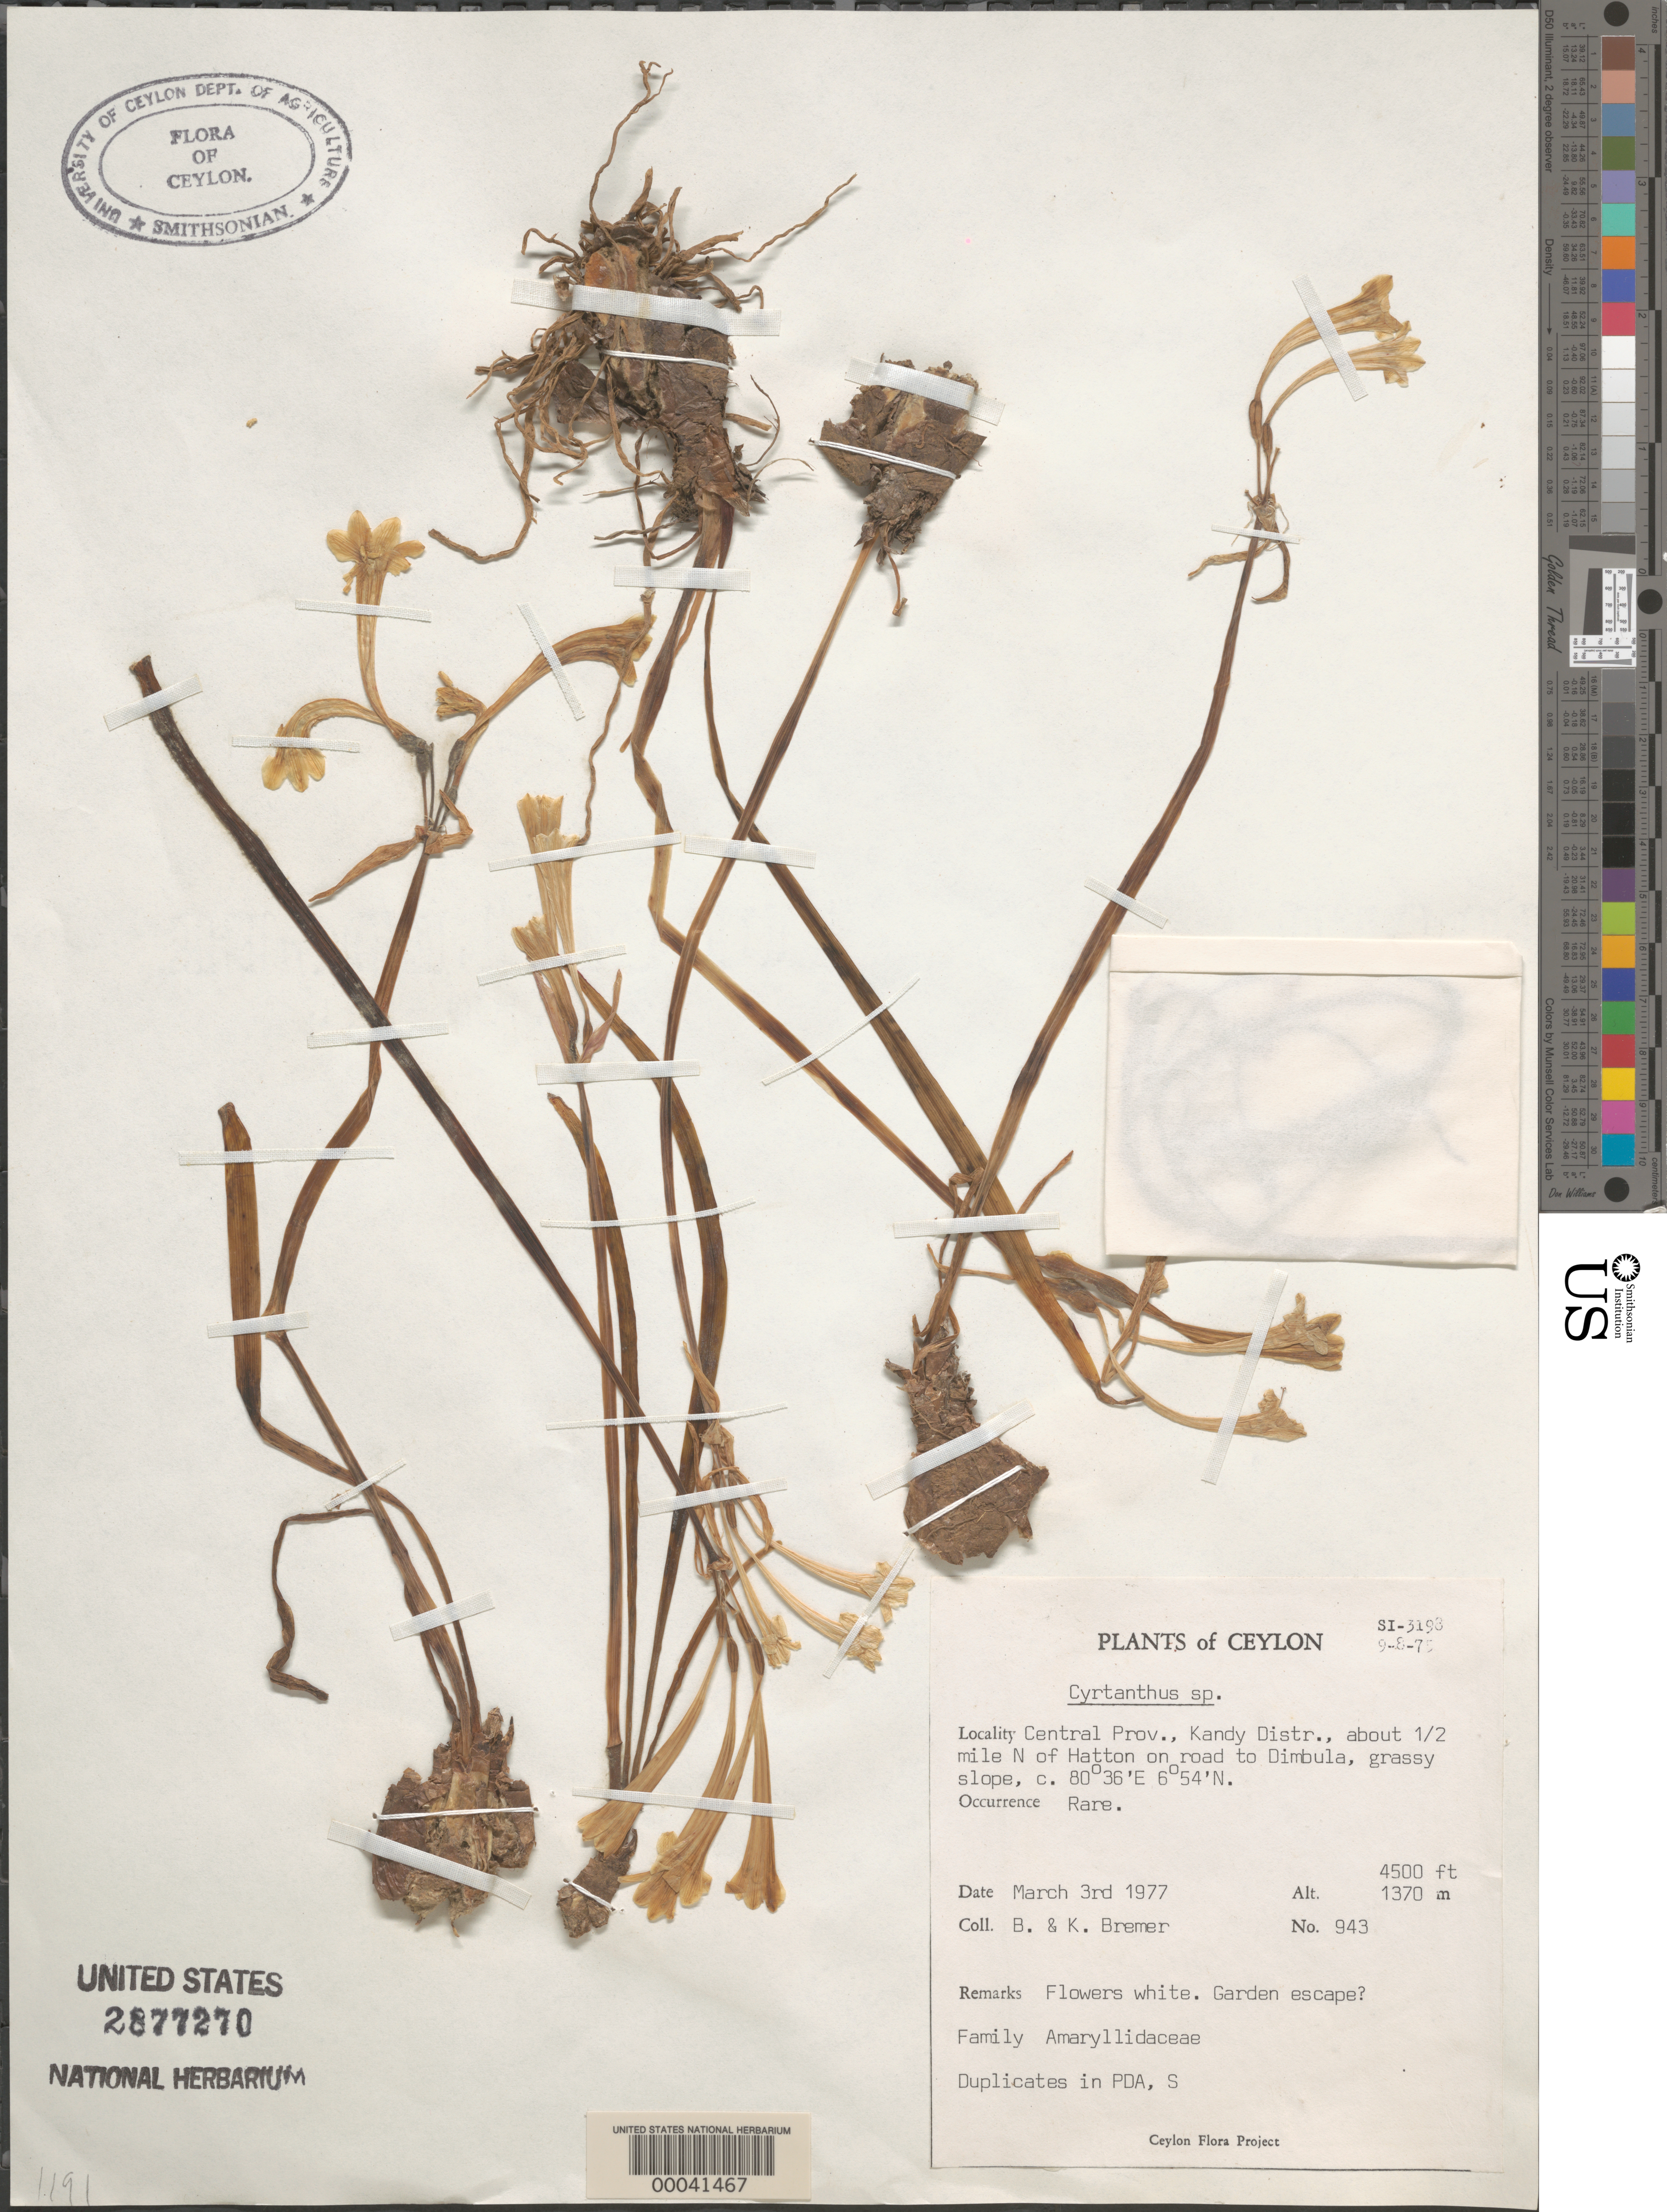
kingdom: Plantae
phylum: Tracheophyta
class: Liliopsida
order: Asparagales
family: Amaryllidaceae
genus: Cyrtanthus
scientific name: Cyrtanthus sp.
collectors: B. Bremer & K. Bremer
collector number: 943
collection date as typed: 03 Mar 1977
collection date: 1977-03-03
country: Sri Lanka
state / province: Central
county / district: Kandy Dist.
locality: About 0.5 mi. n of hatton on road to dimbula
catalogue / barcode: US 2877270